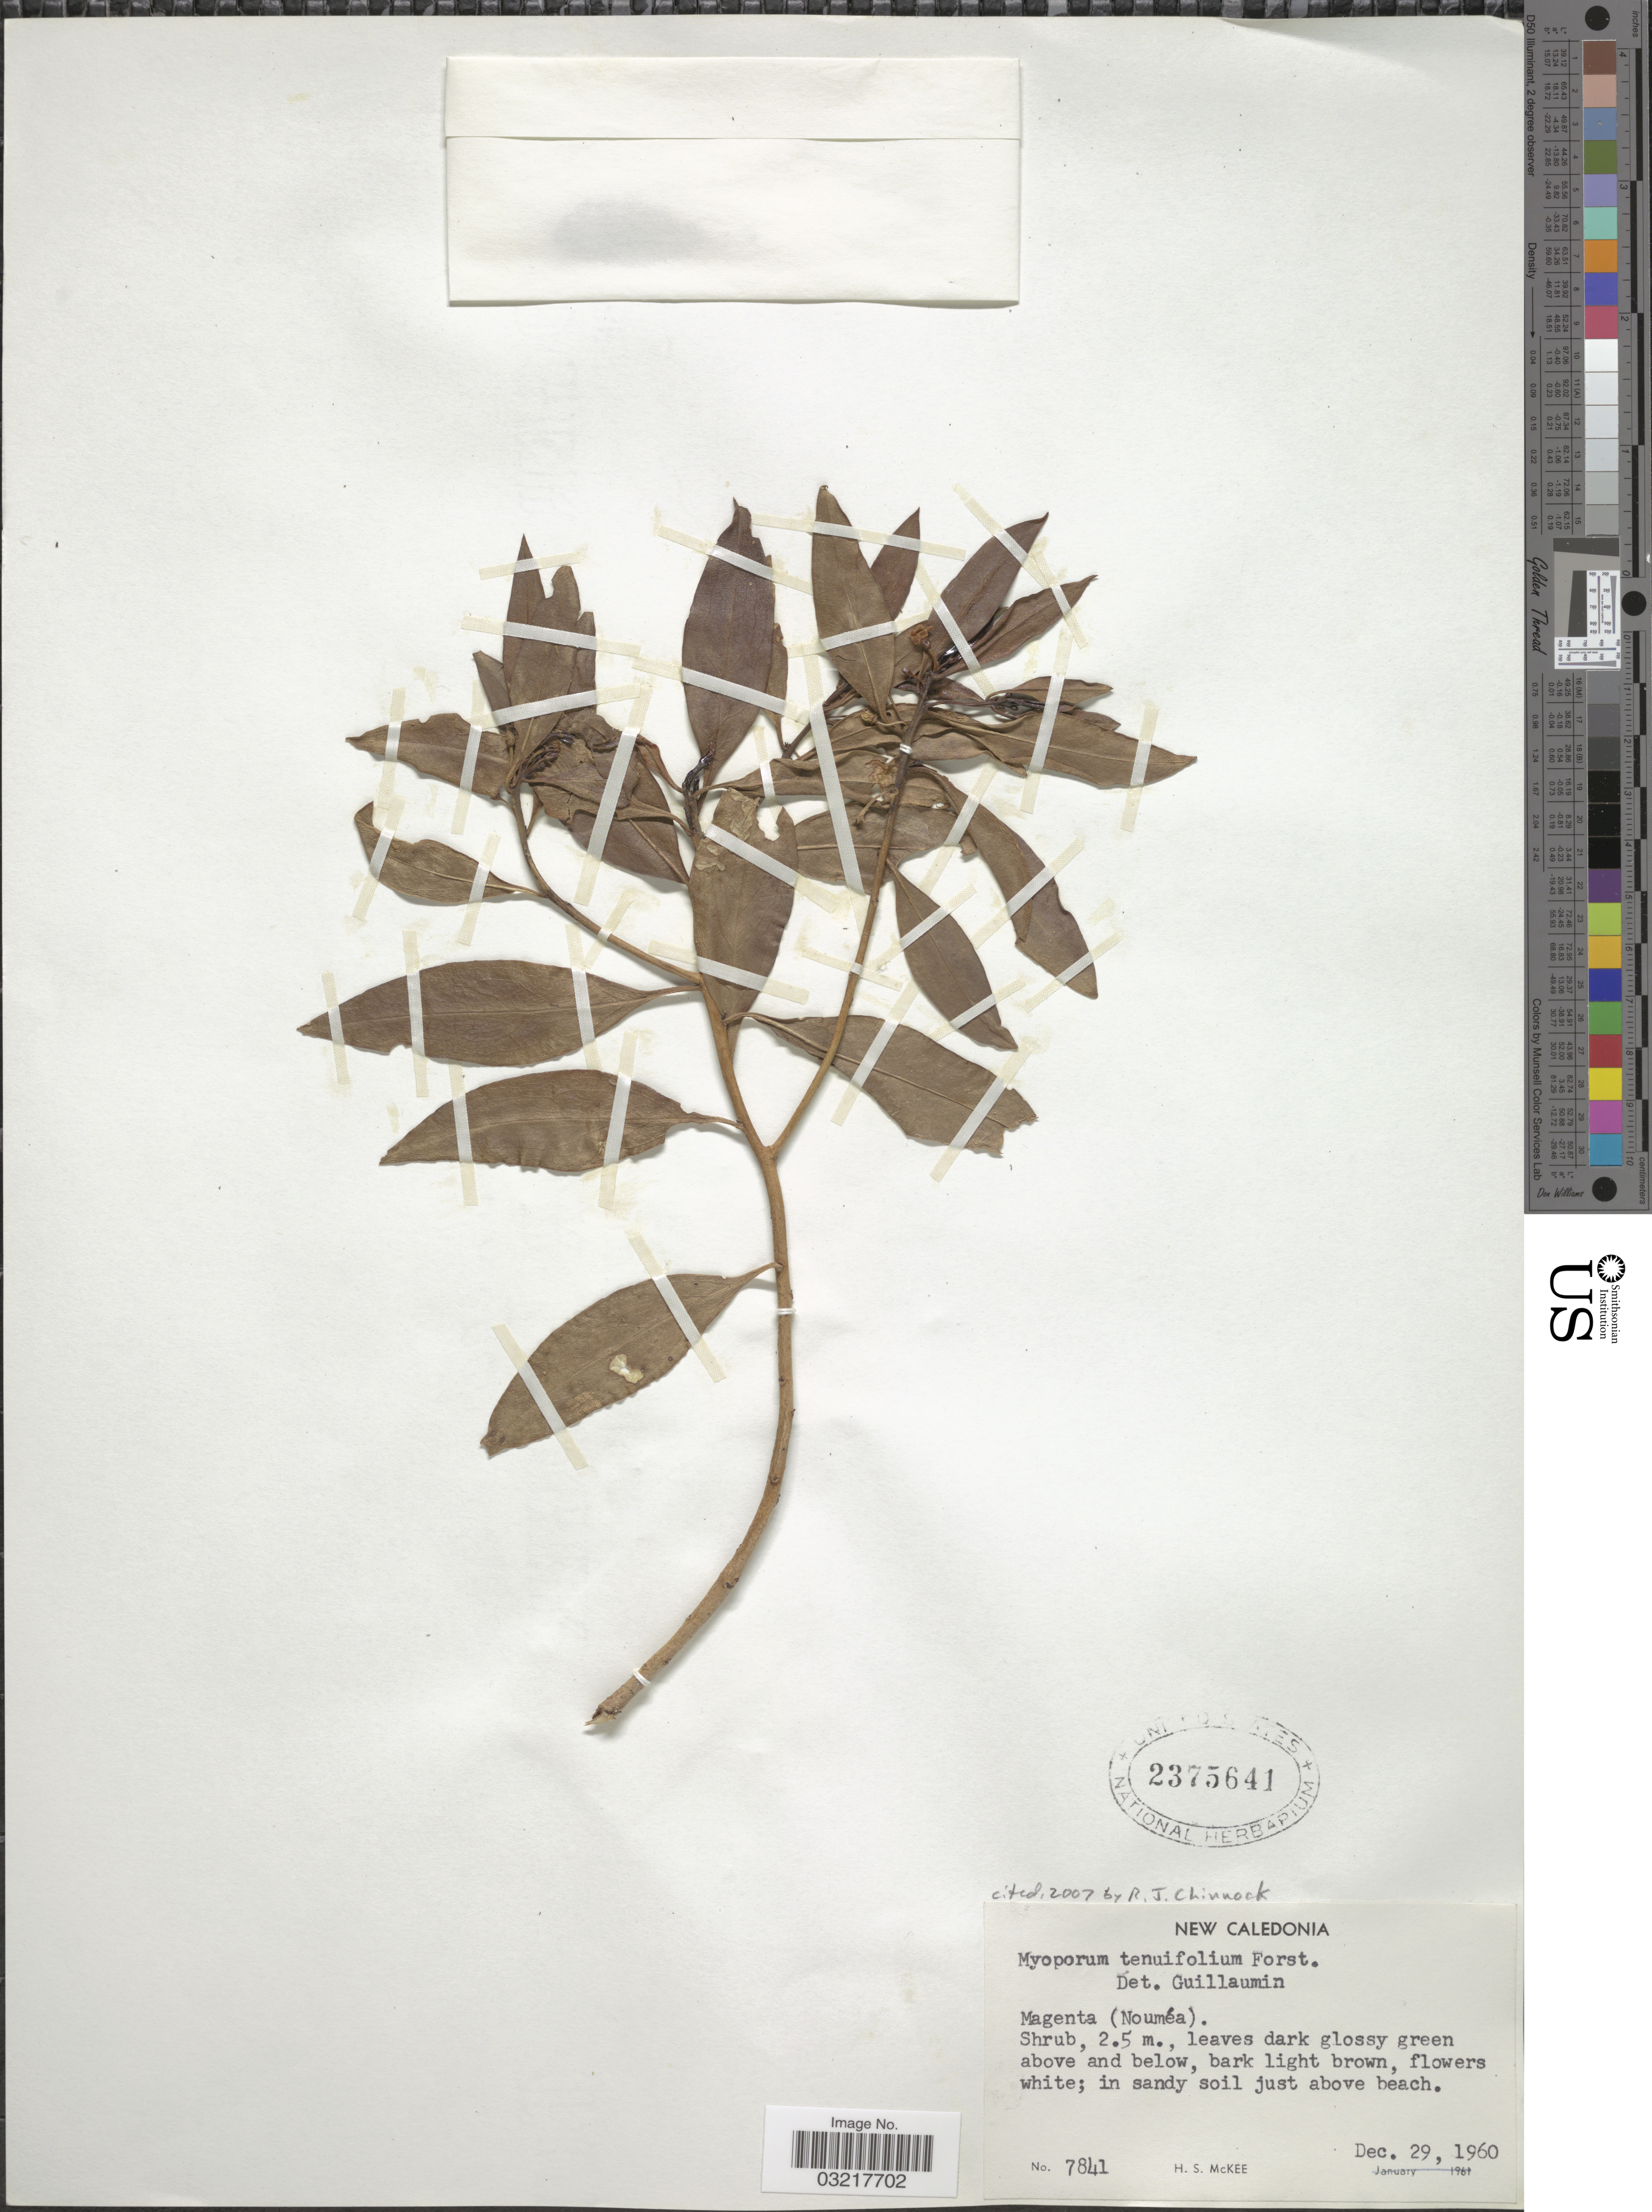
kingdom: Plantae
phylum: Tracheophyta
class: Magnoliopsida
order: Lamiales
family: Scrophulariaceae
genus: Myoporum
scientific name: Myoporum tenuifolium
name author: G. Forst.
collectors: H. S. McKee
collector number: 7841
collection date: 1960-12-29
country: New Caledonia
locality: Magenta (Nouméa).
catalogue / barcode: US 2375641